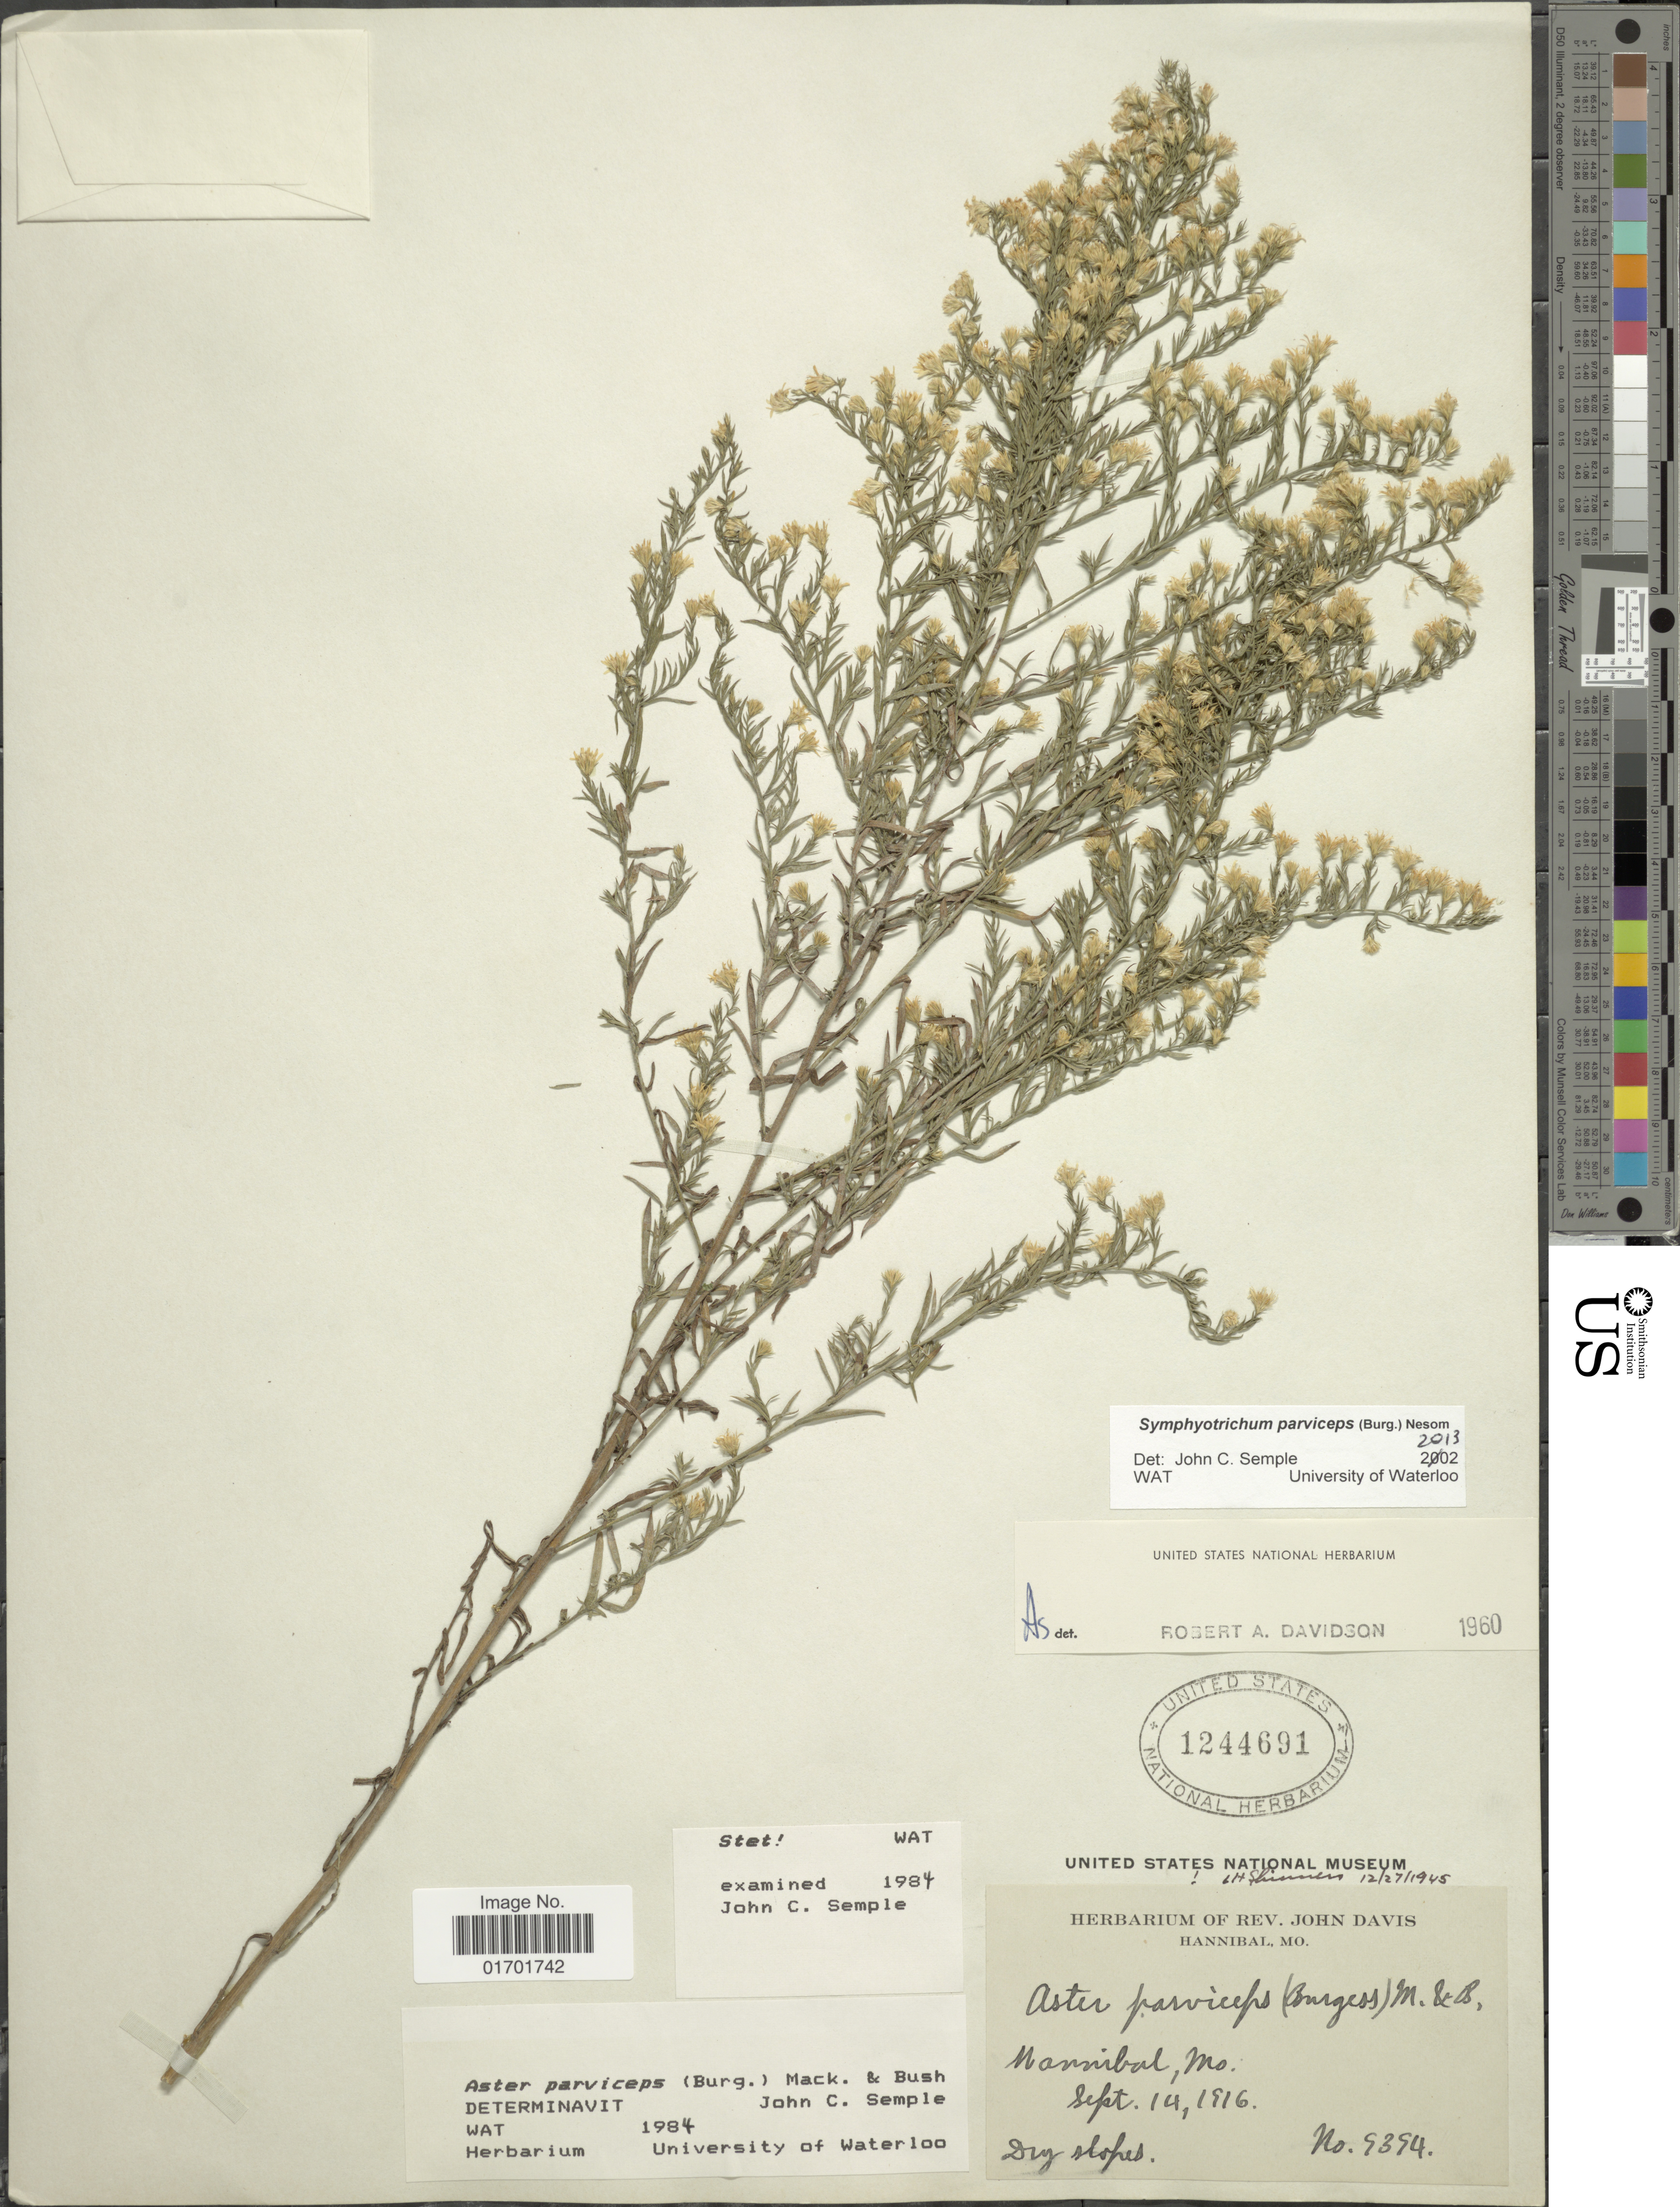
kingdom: Plantae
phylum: Tracheophyta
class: Magnoliopsida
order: Asterales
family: Asteraceae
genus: Symphyotrichum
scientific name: Symphyotrichum parviceps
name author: G.L. Nesom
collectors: ex herb. Rev. John Davis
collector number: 9394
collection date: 1916-09-14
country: United States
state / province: Missouri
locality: Hannibal.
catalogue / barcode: US 1244691